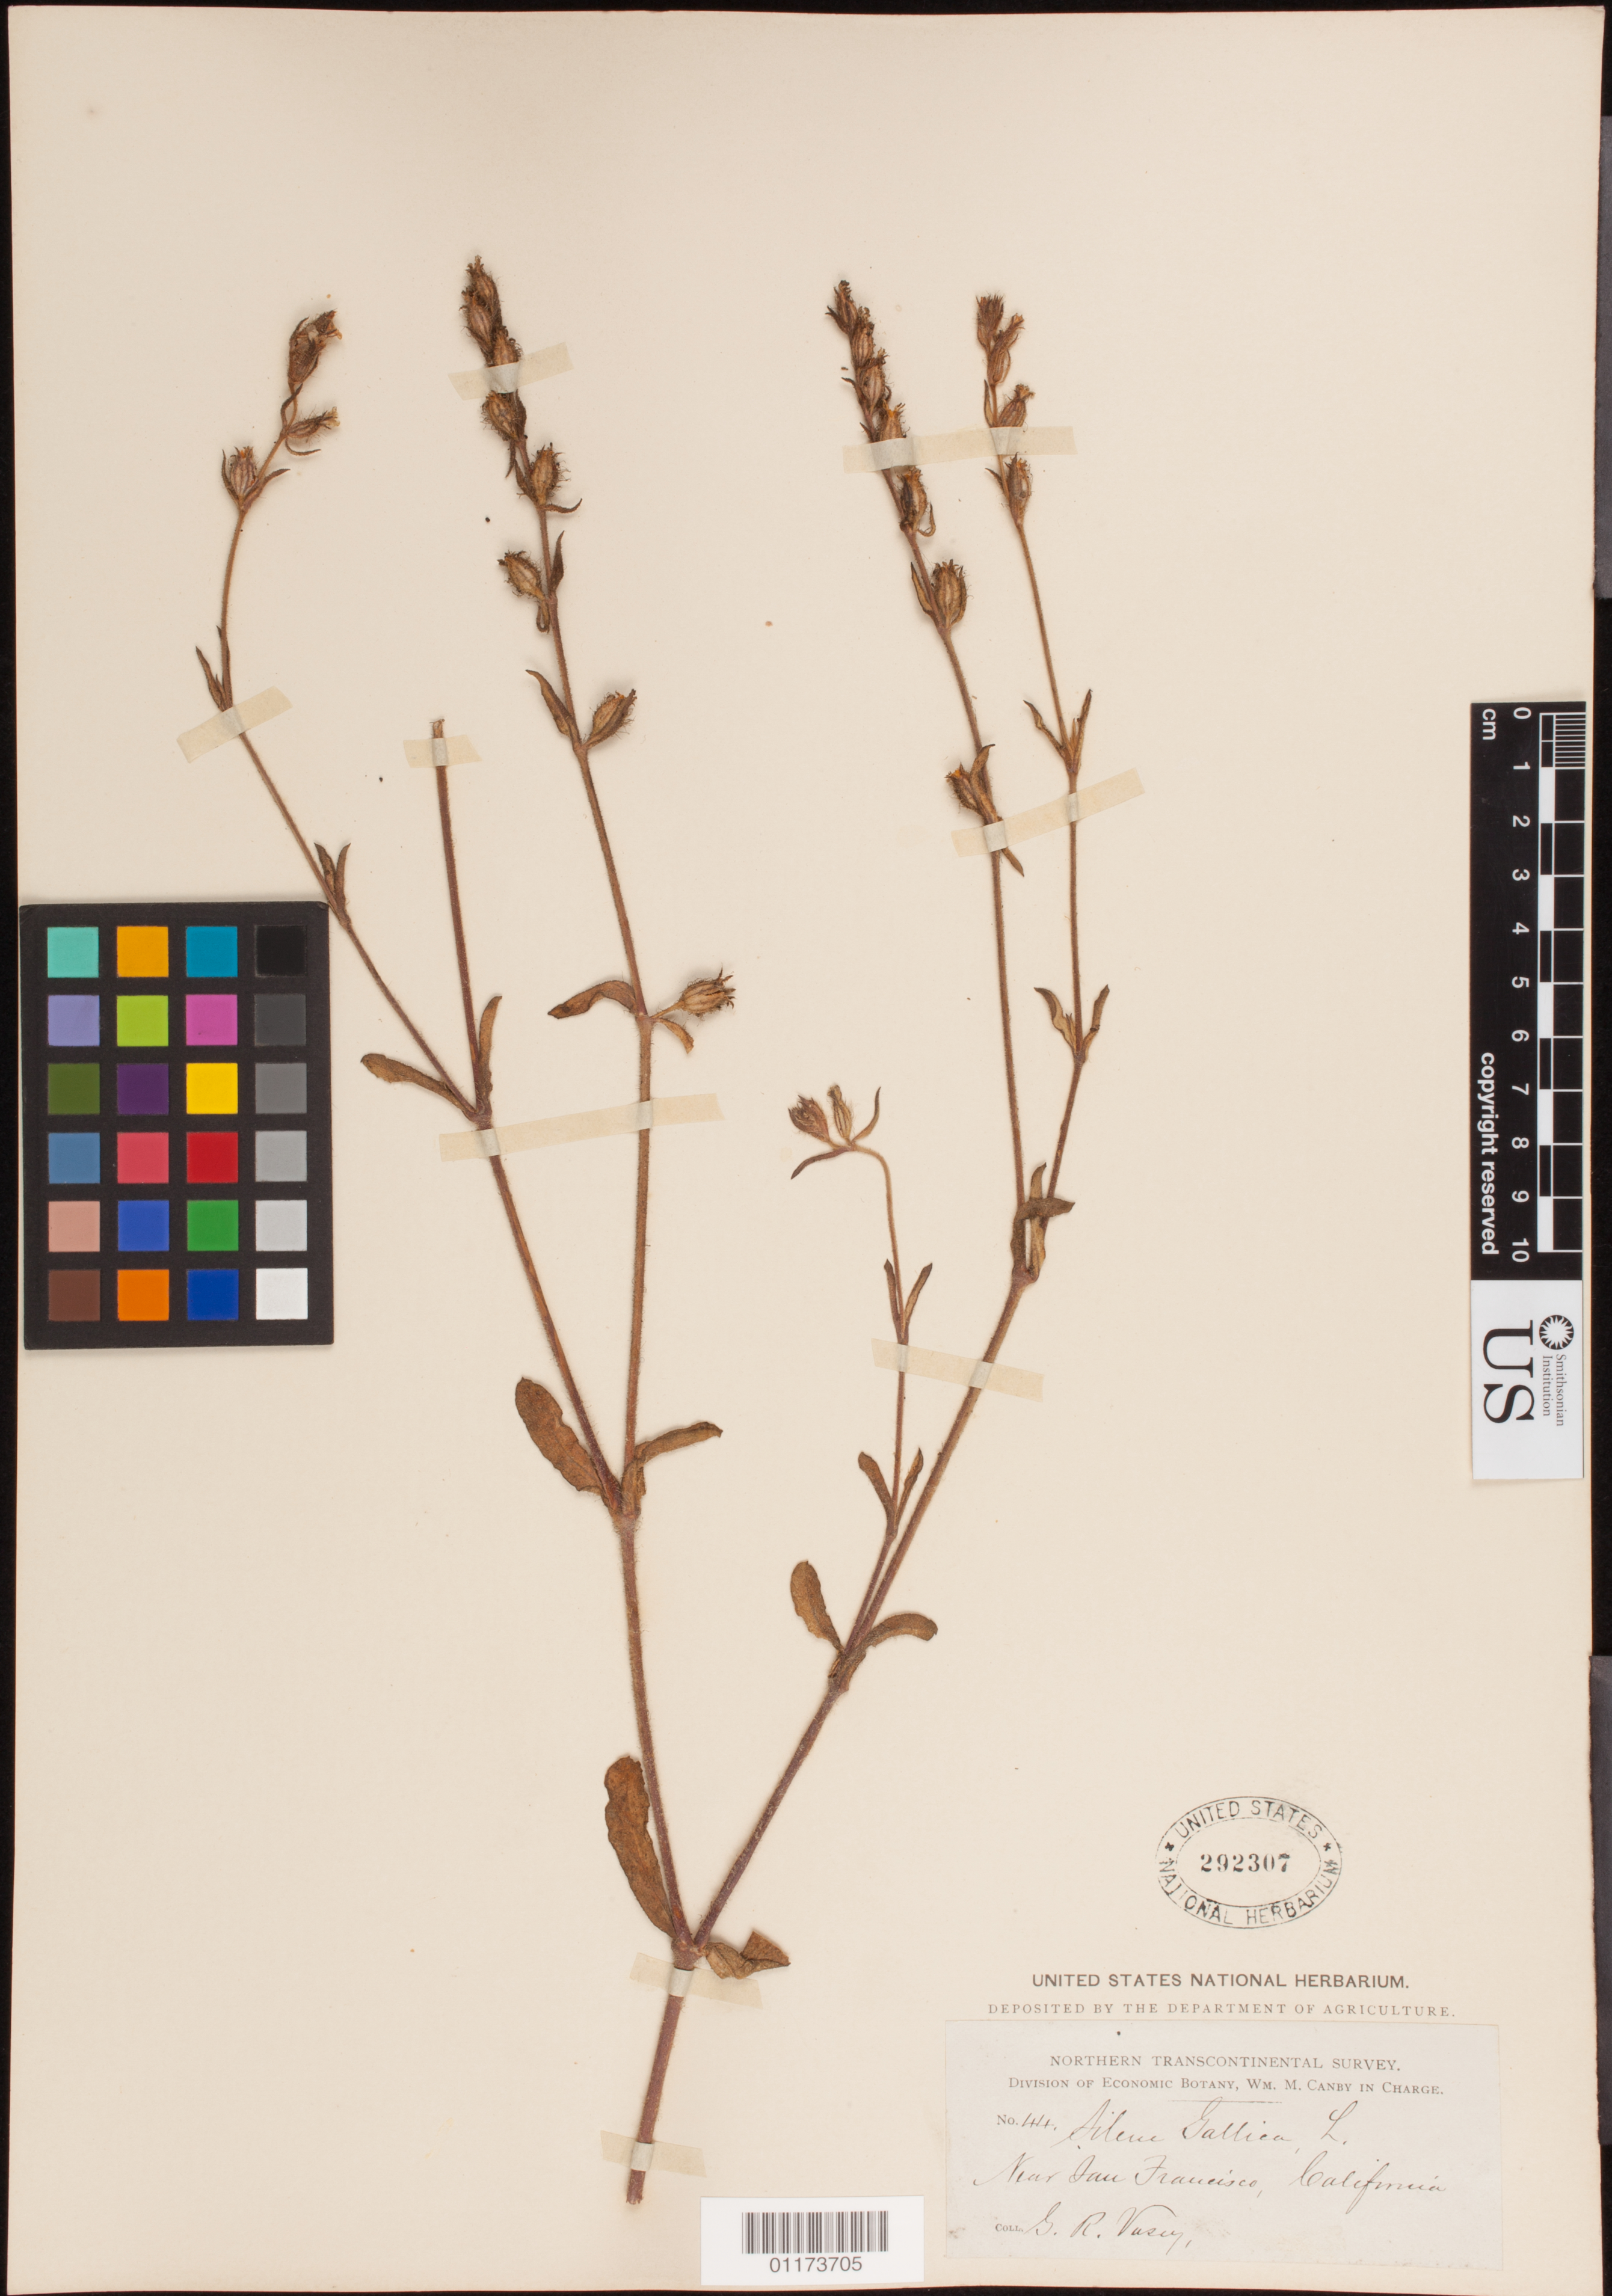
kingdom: Plantae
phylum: Tracheophyta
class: Magnoliopsida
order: Caryophyllales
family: Caryophyllaceae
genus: Silene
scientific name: Silene gallica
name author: L.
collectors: G. R. Vasey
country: United States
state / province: California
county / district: San Francisco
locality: San Francisco.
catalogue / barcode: US 292307